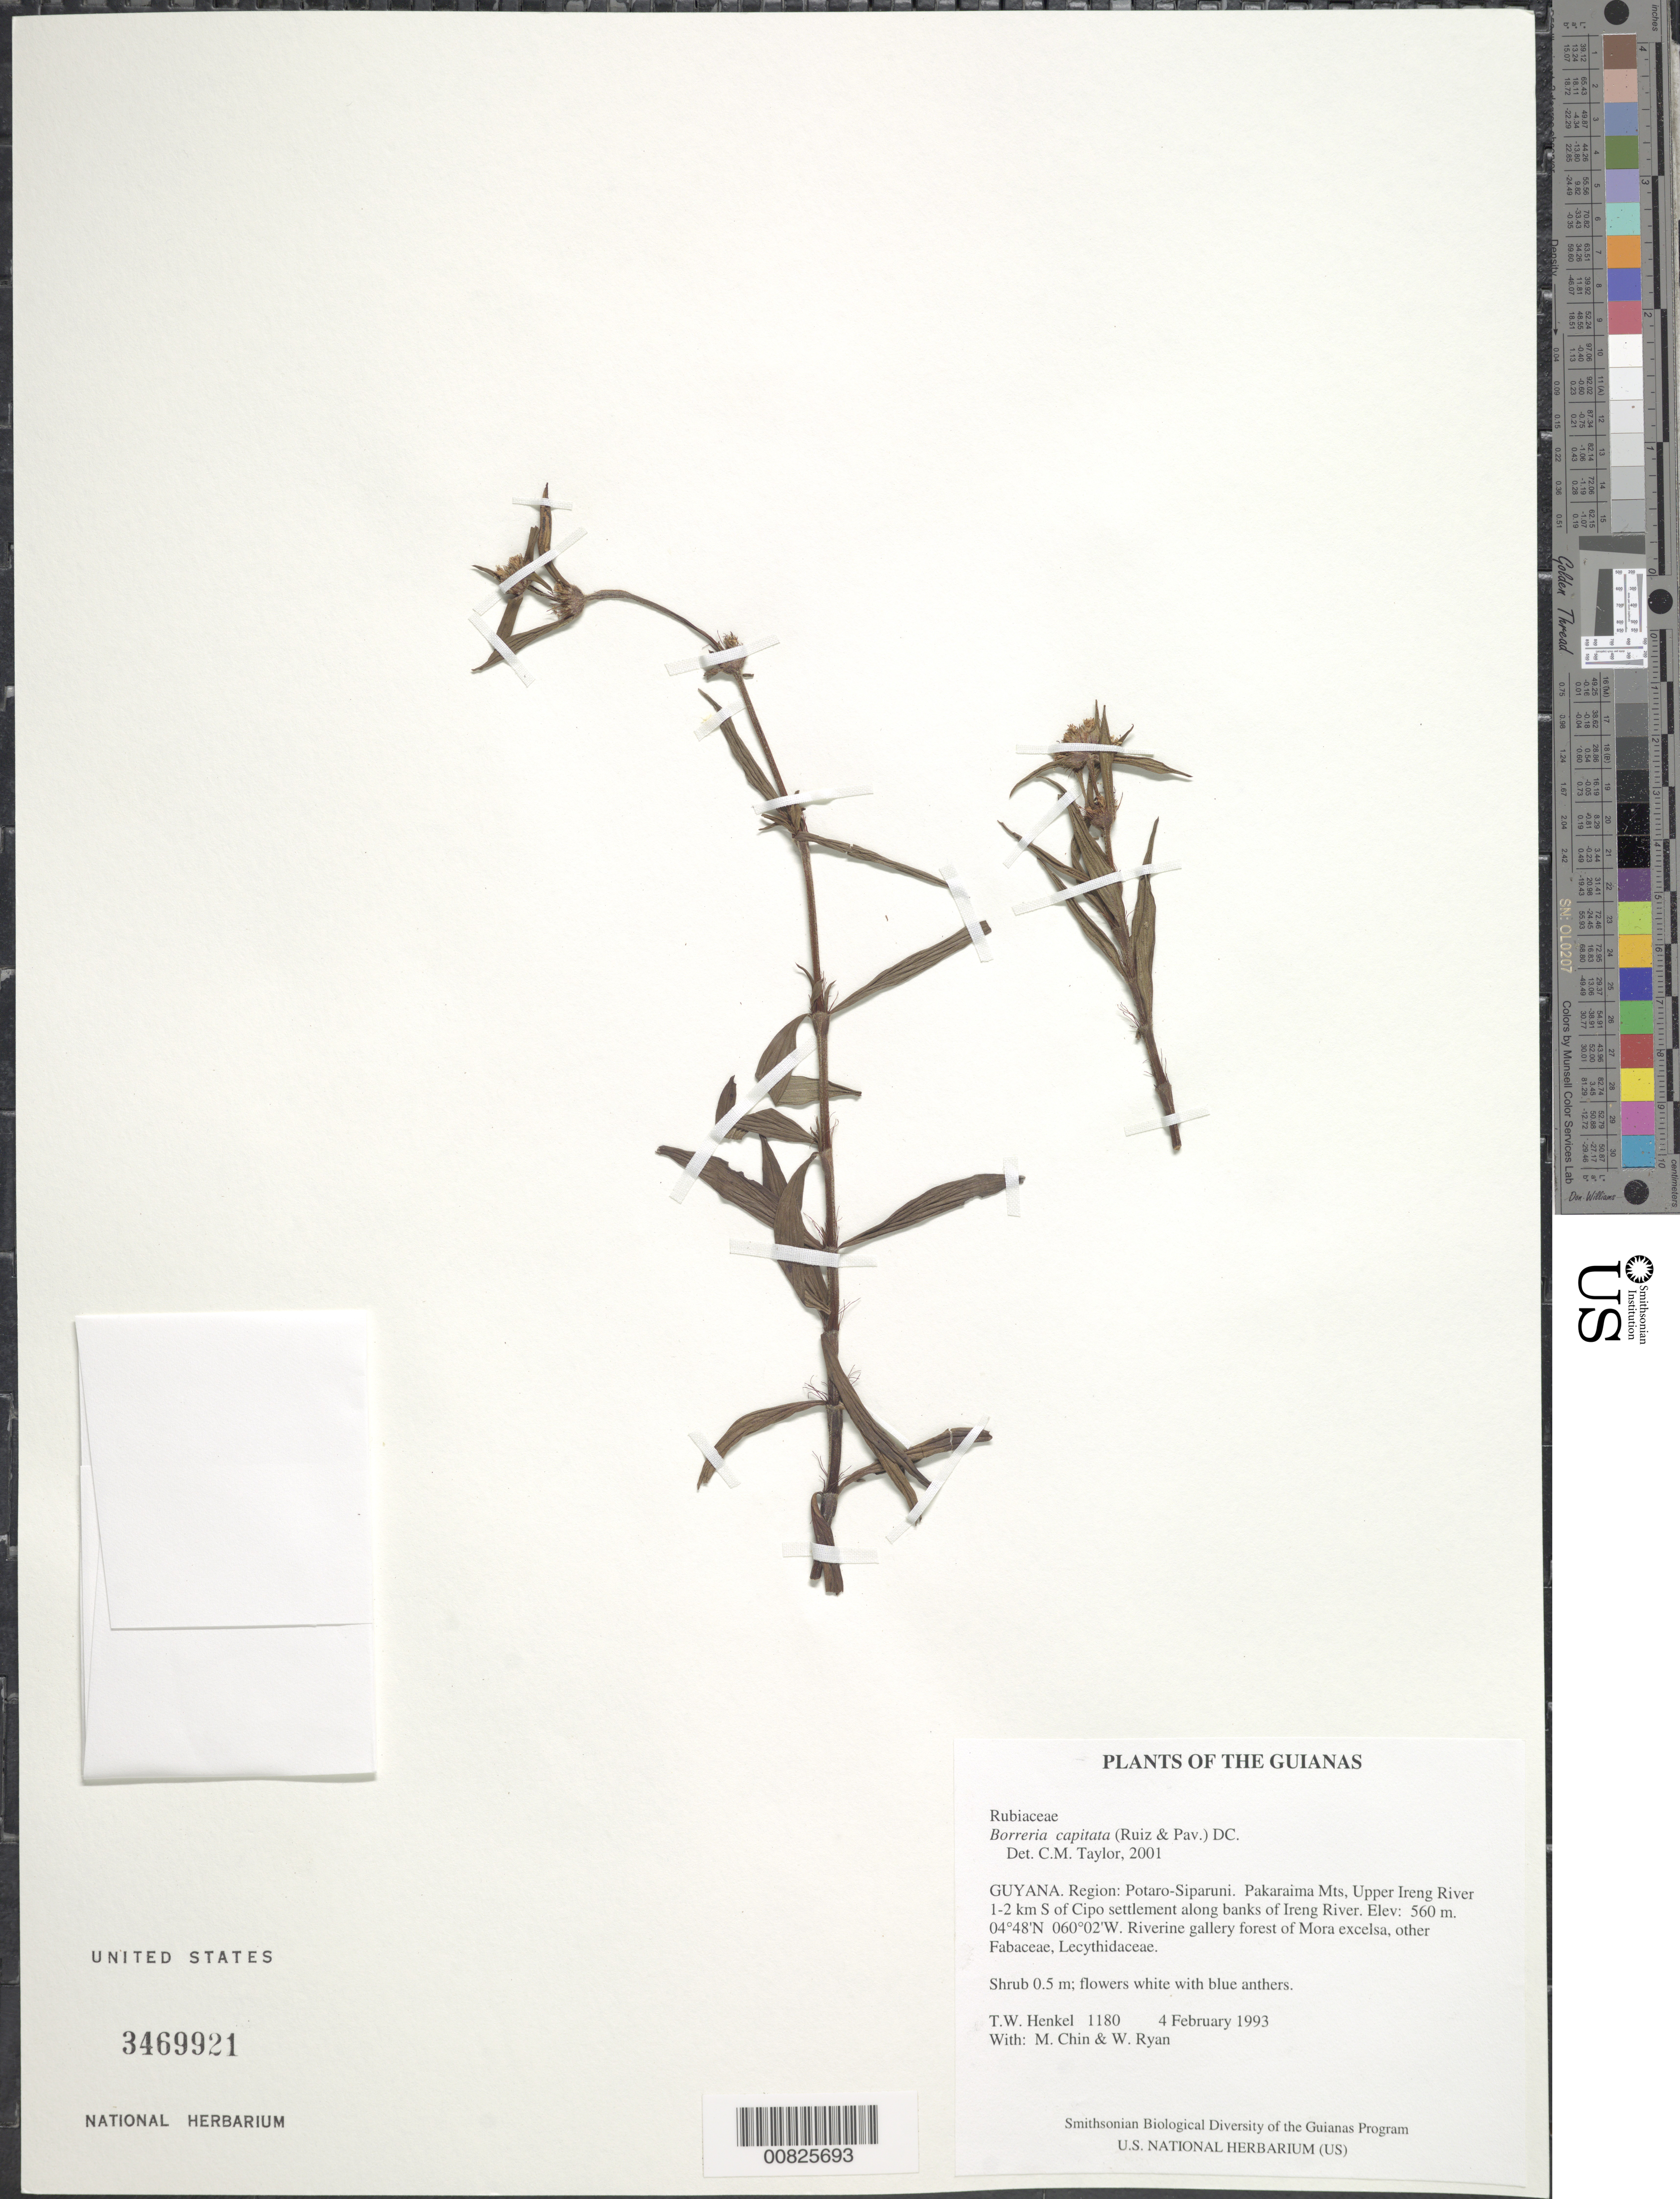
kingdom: Plantae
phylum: Tracheophyta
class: Magnoliopsida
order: Gentianales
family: Rubiaceae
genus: Borreria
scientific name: Borreria capitata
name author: (Ruiz & Pav.) DC.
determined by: Taylor, Charlotte M.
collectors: T. Henkel, M. Chin & W. Ryan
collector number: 1180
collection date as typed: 4 February 1993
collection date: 1993-02-04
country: Guyana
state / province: Potaro-Siparuni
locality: Pakaraima Mts, Upper Ireng River, 1-2 km S of Cipo settlement along banks of Ireng River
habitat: Riverine gallery forest of Mora excelsa, other Fabaceae, Lecythidaceae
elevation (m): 560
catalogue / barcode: US 3469921